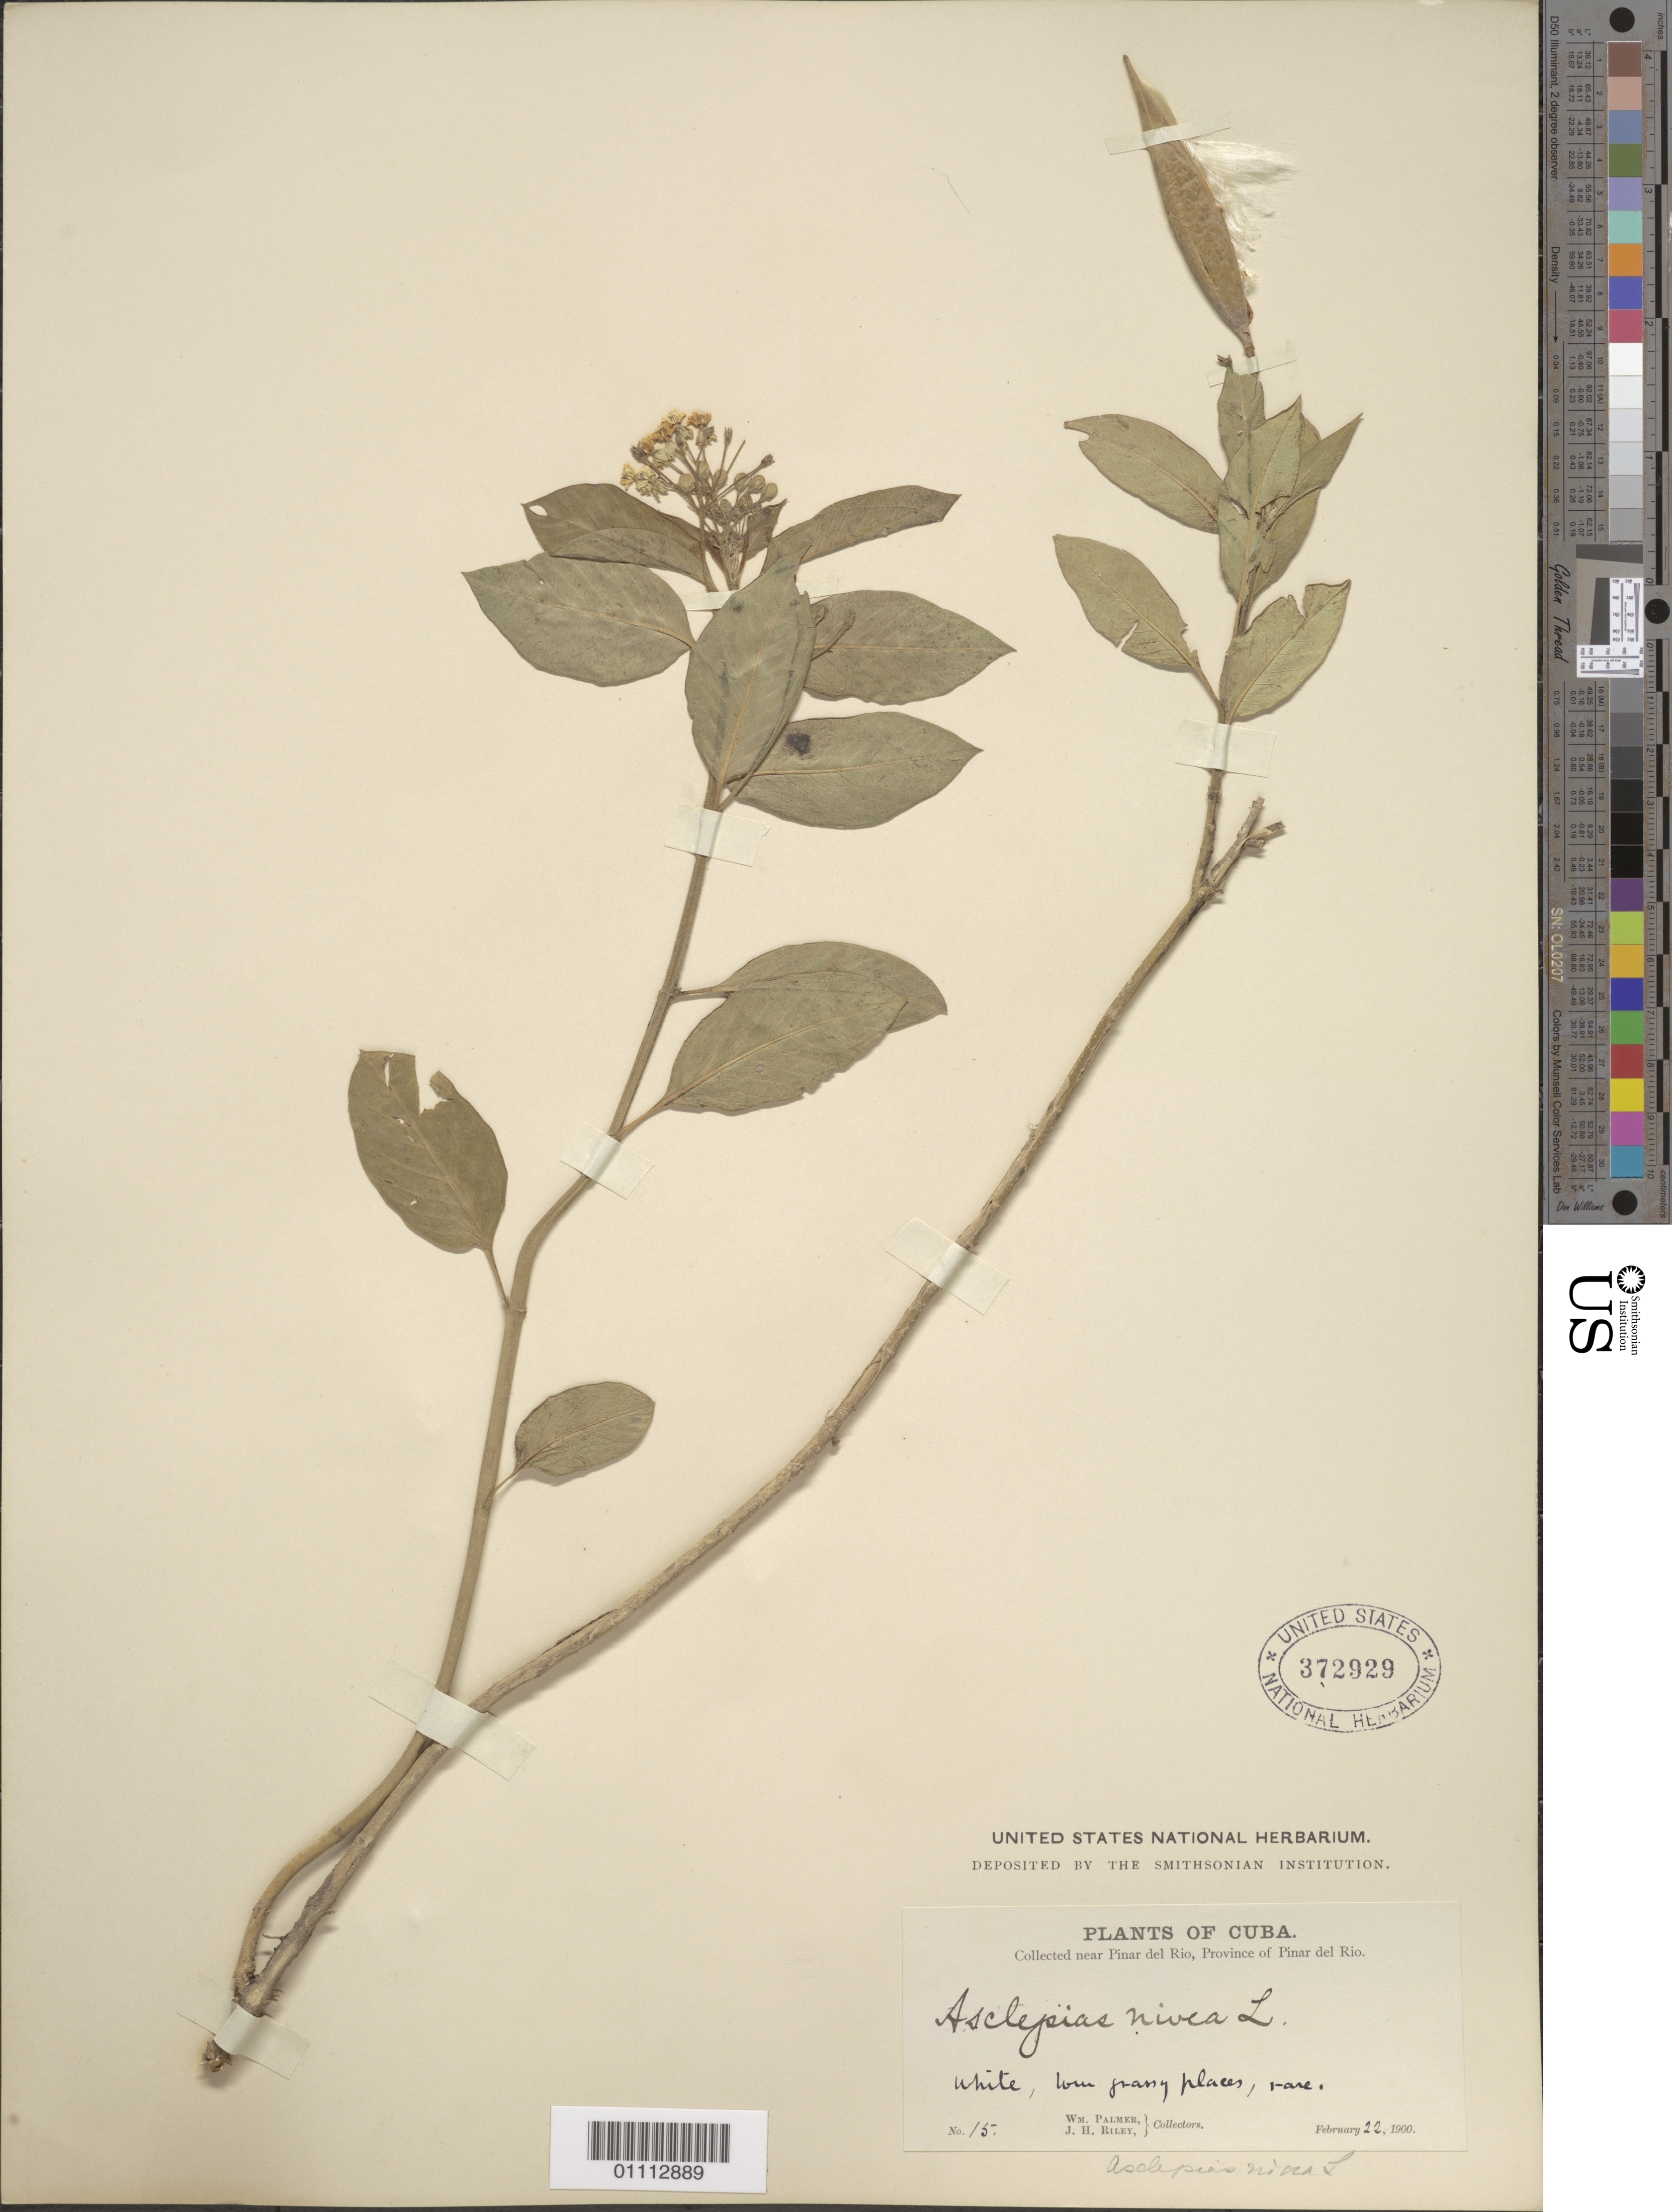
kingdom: Plantae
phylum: Tracheophyta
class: Magnoliopsida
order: Gentianales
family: Apocynaceae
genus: Asclepias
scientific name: Asclepias nivea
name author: L.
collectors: W. Palmer & J. H. Riley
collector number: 15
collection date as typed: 22 Feb 1900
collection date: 1900-02-22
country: Cuba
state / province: Pinar del Rio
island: Cuba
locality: Collected near Pinar del Rio Low, grassy places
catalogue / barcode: US 372929